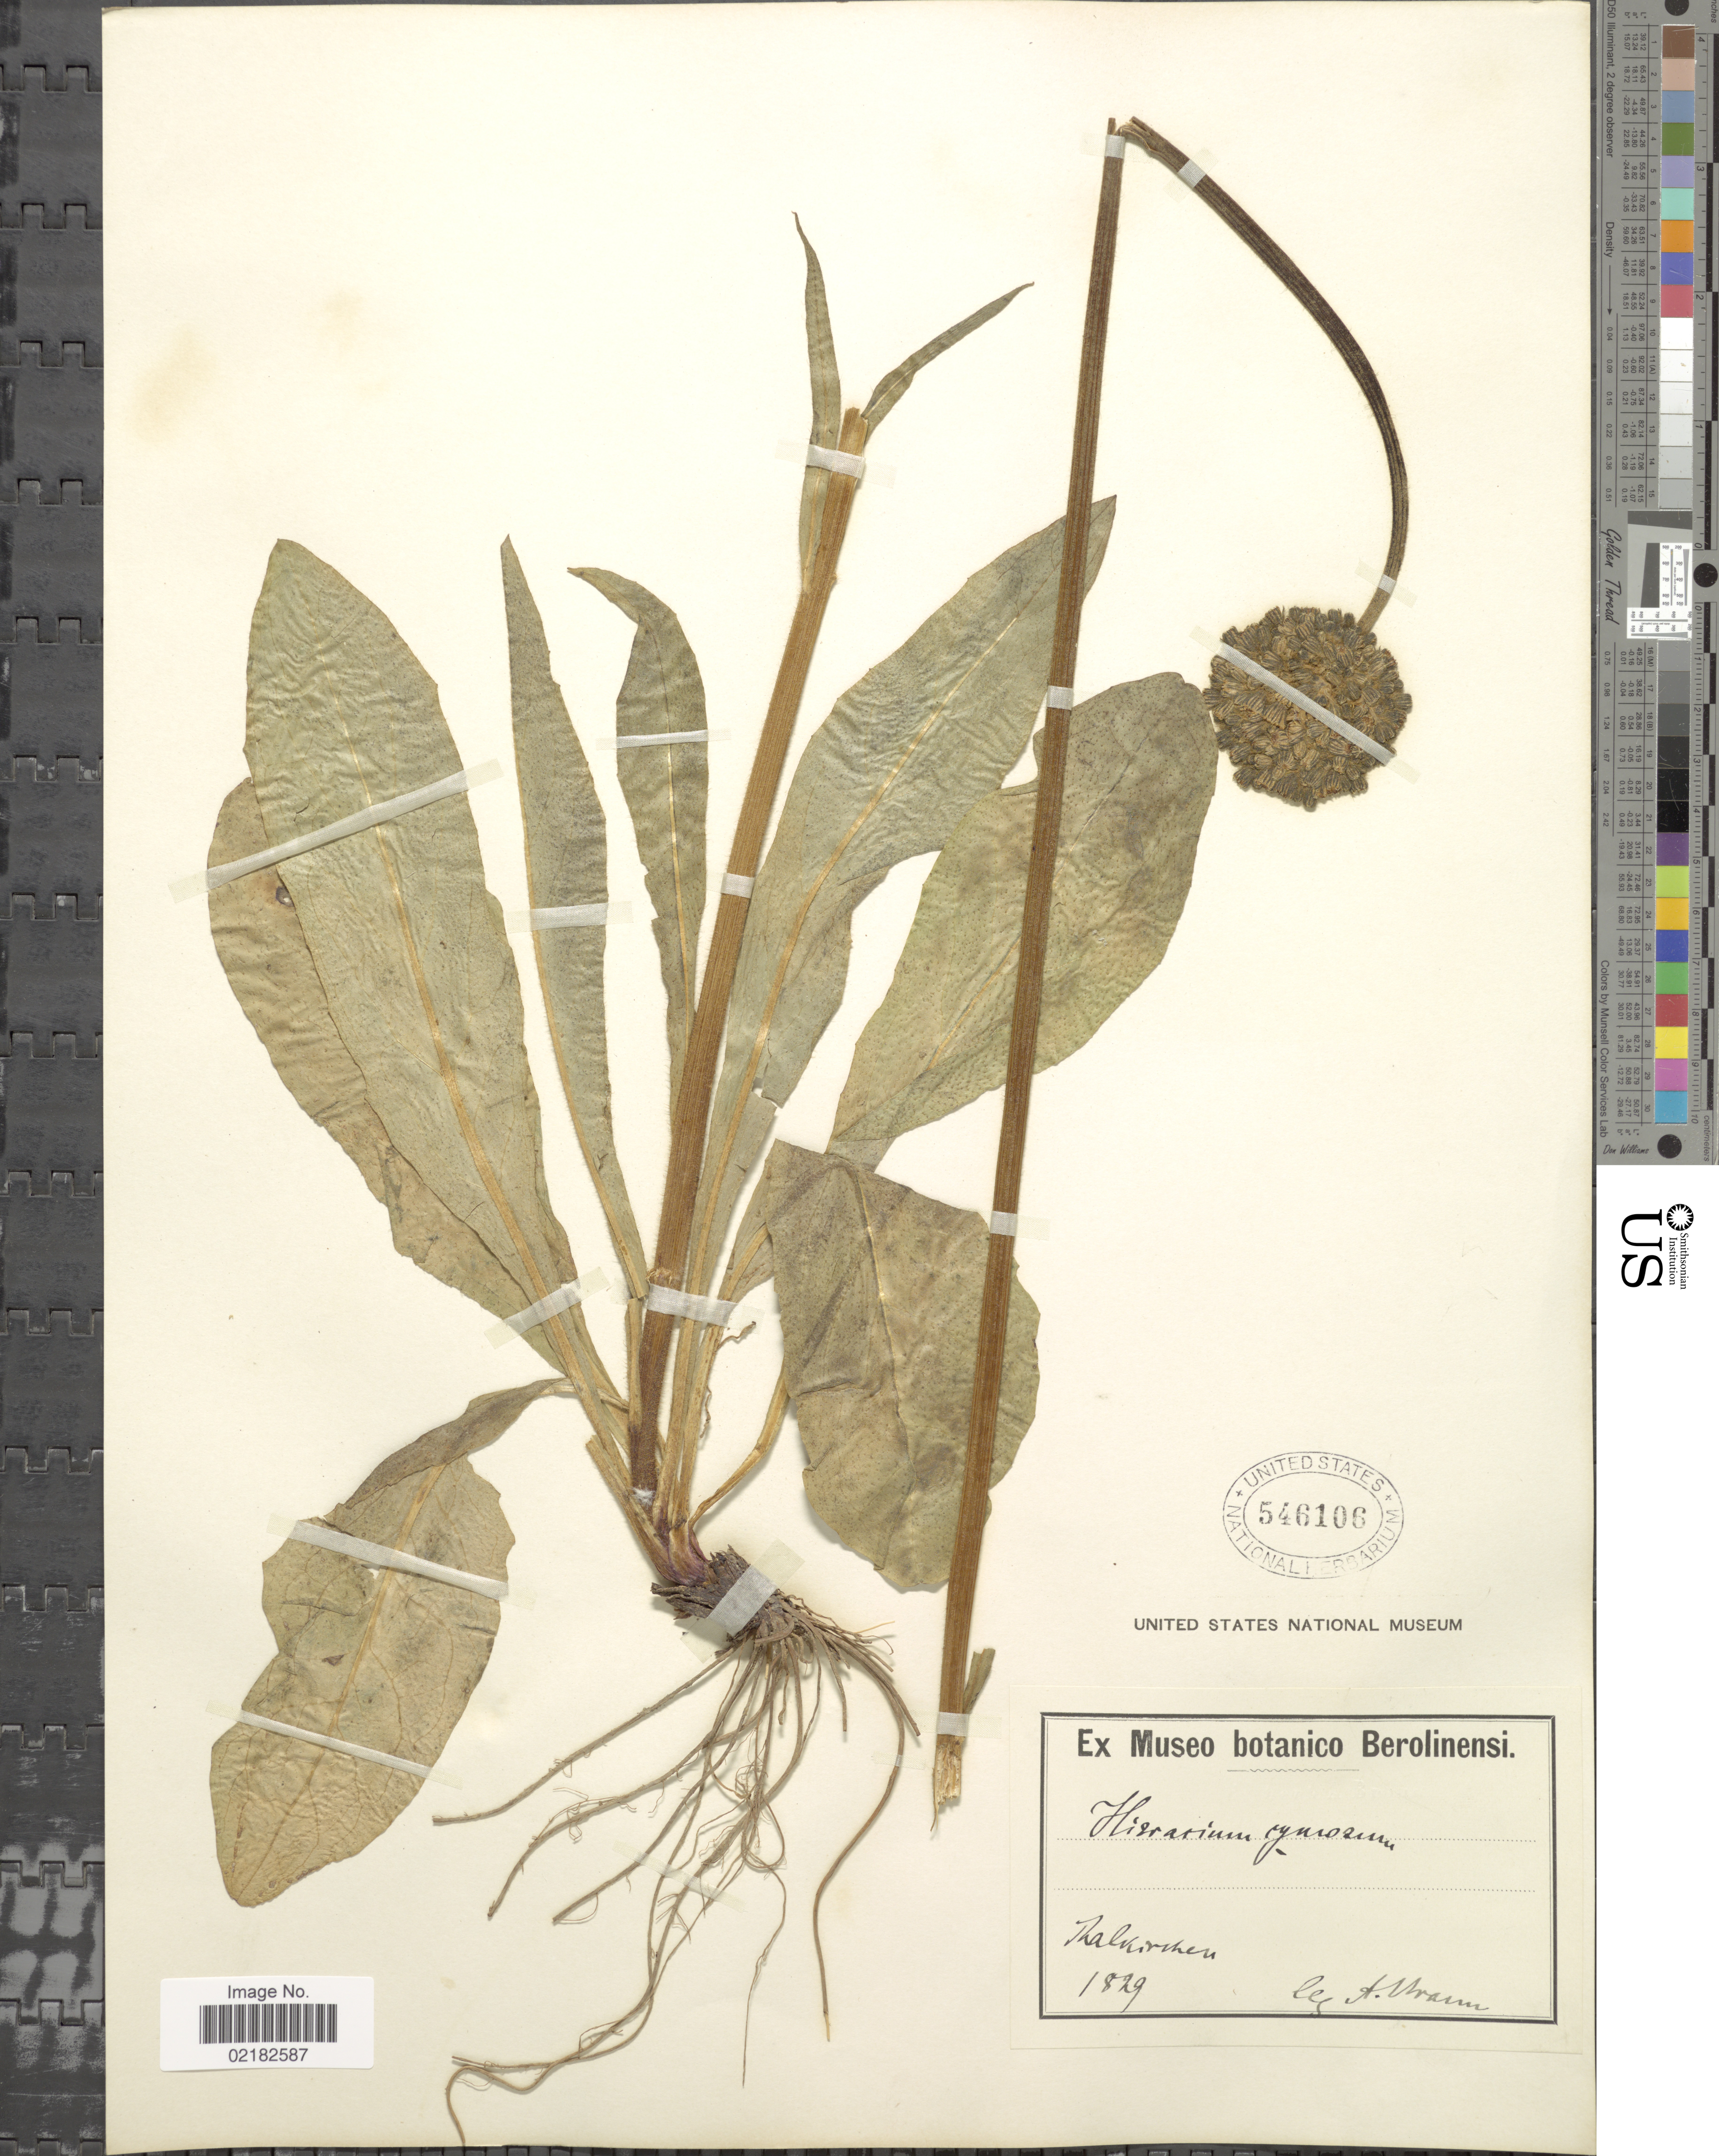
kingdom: Plantae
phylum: Tracheophyta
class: Magnoliopsida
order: Asterales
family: Asteraceae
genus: Pilosella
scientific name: Pilosella cymiflora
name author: (Näg. & Peter) S. Bräut. & Greuter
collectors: A. Braun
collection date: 1829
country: Germany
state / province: Bayern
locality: Thalkirchen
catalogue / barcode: US 546106